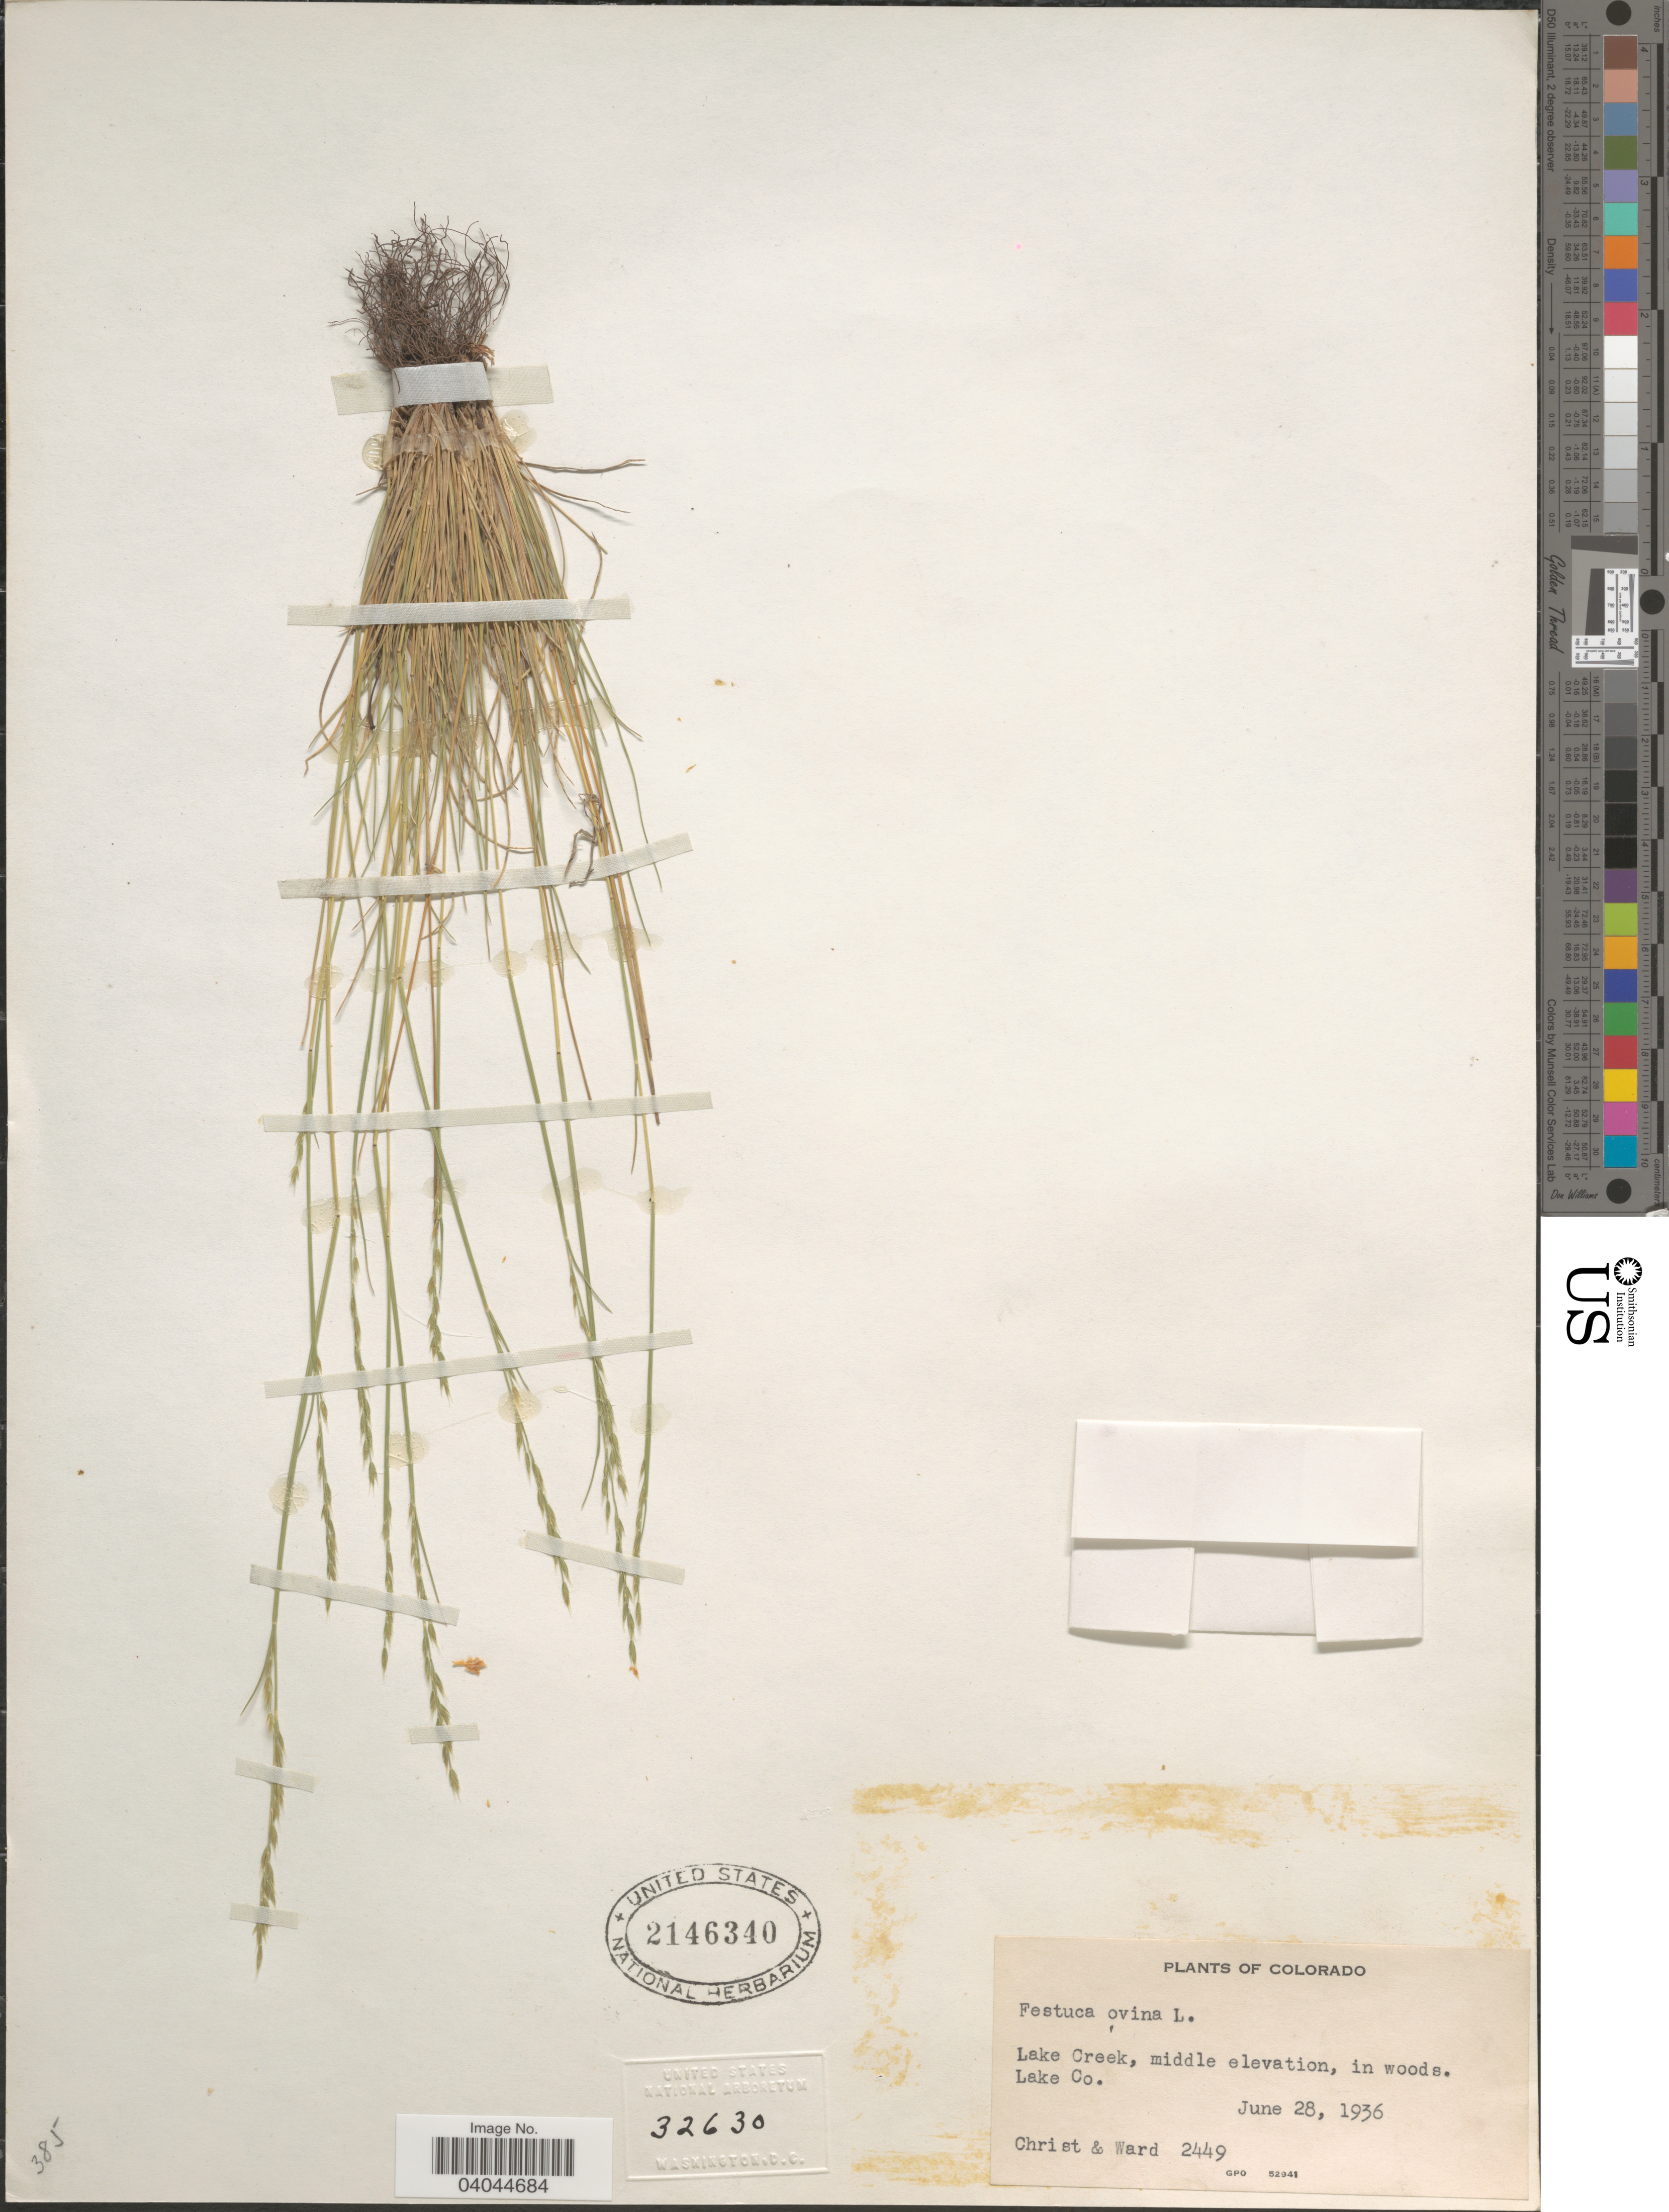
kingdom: Plantae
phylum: Tracheophyta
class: Liliopsida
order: Poales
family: Poaceae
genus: Festuca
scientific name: Festuca ovina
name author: L.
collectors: Christ & -- Ward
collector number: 2449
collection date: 1936-06-28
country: United States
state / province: Colorado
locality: Lake Creek. Lake Co.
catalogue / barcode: US 2146340